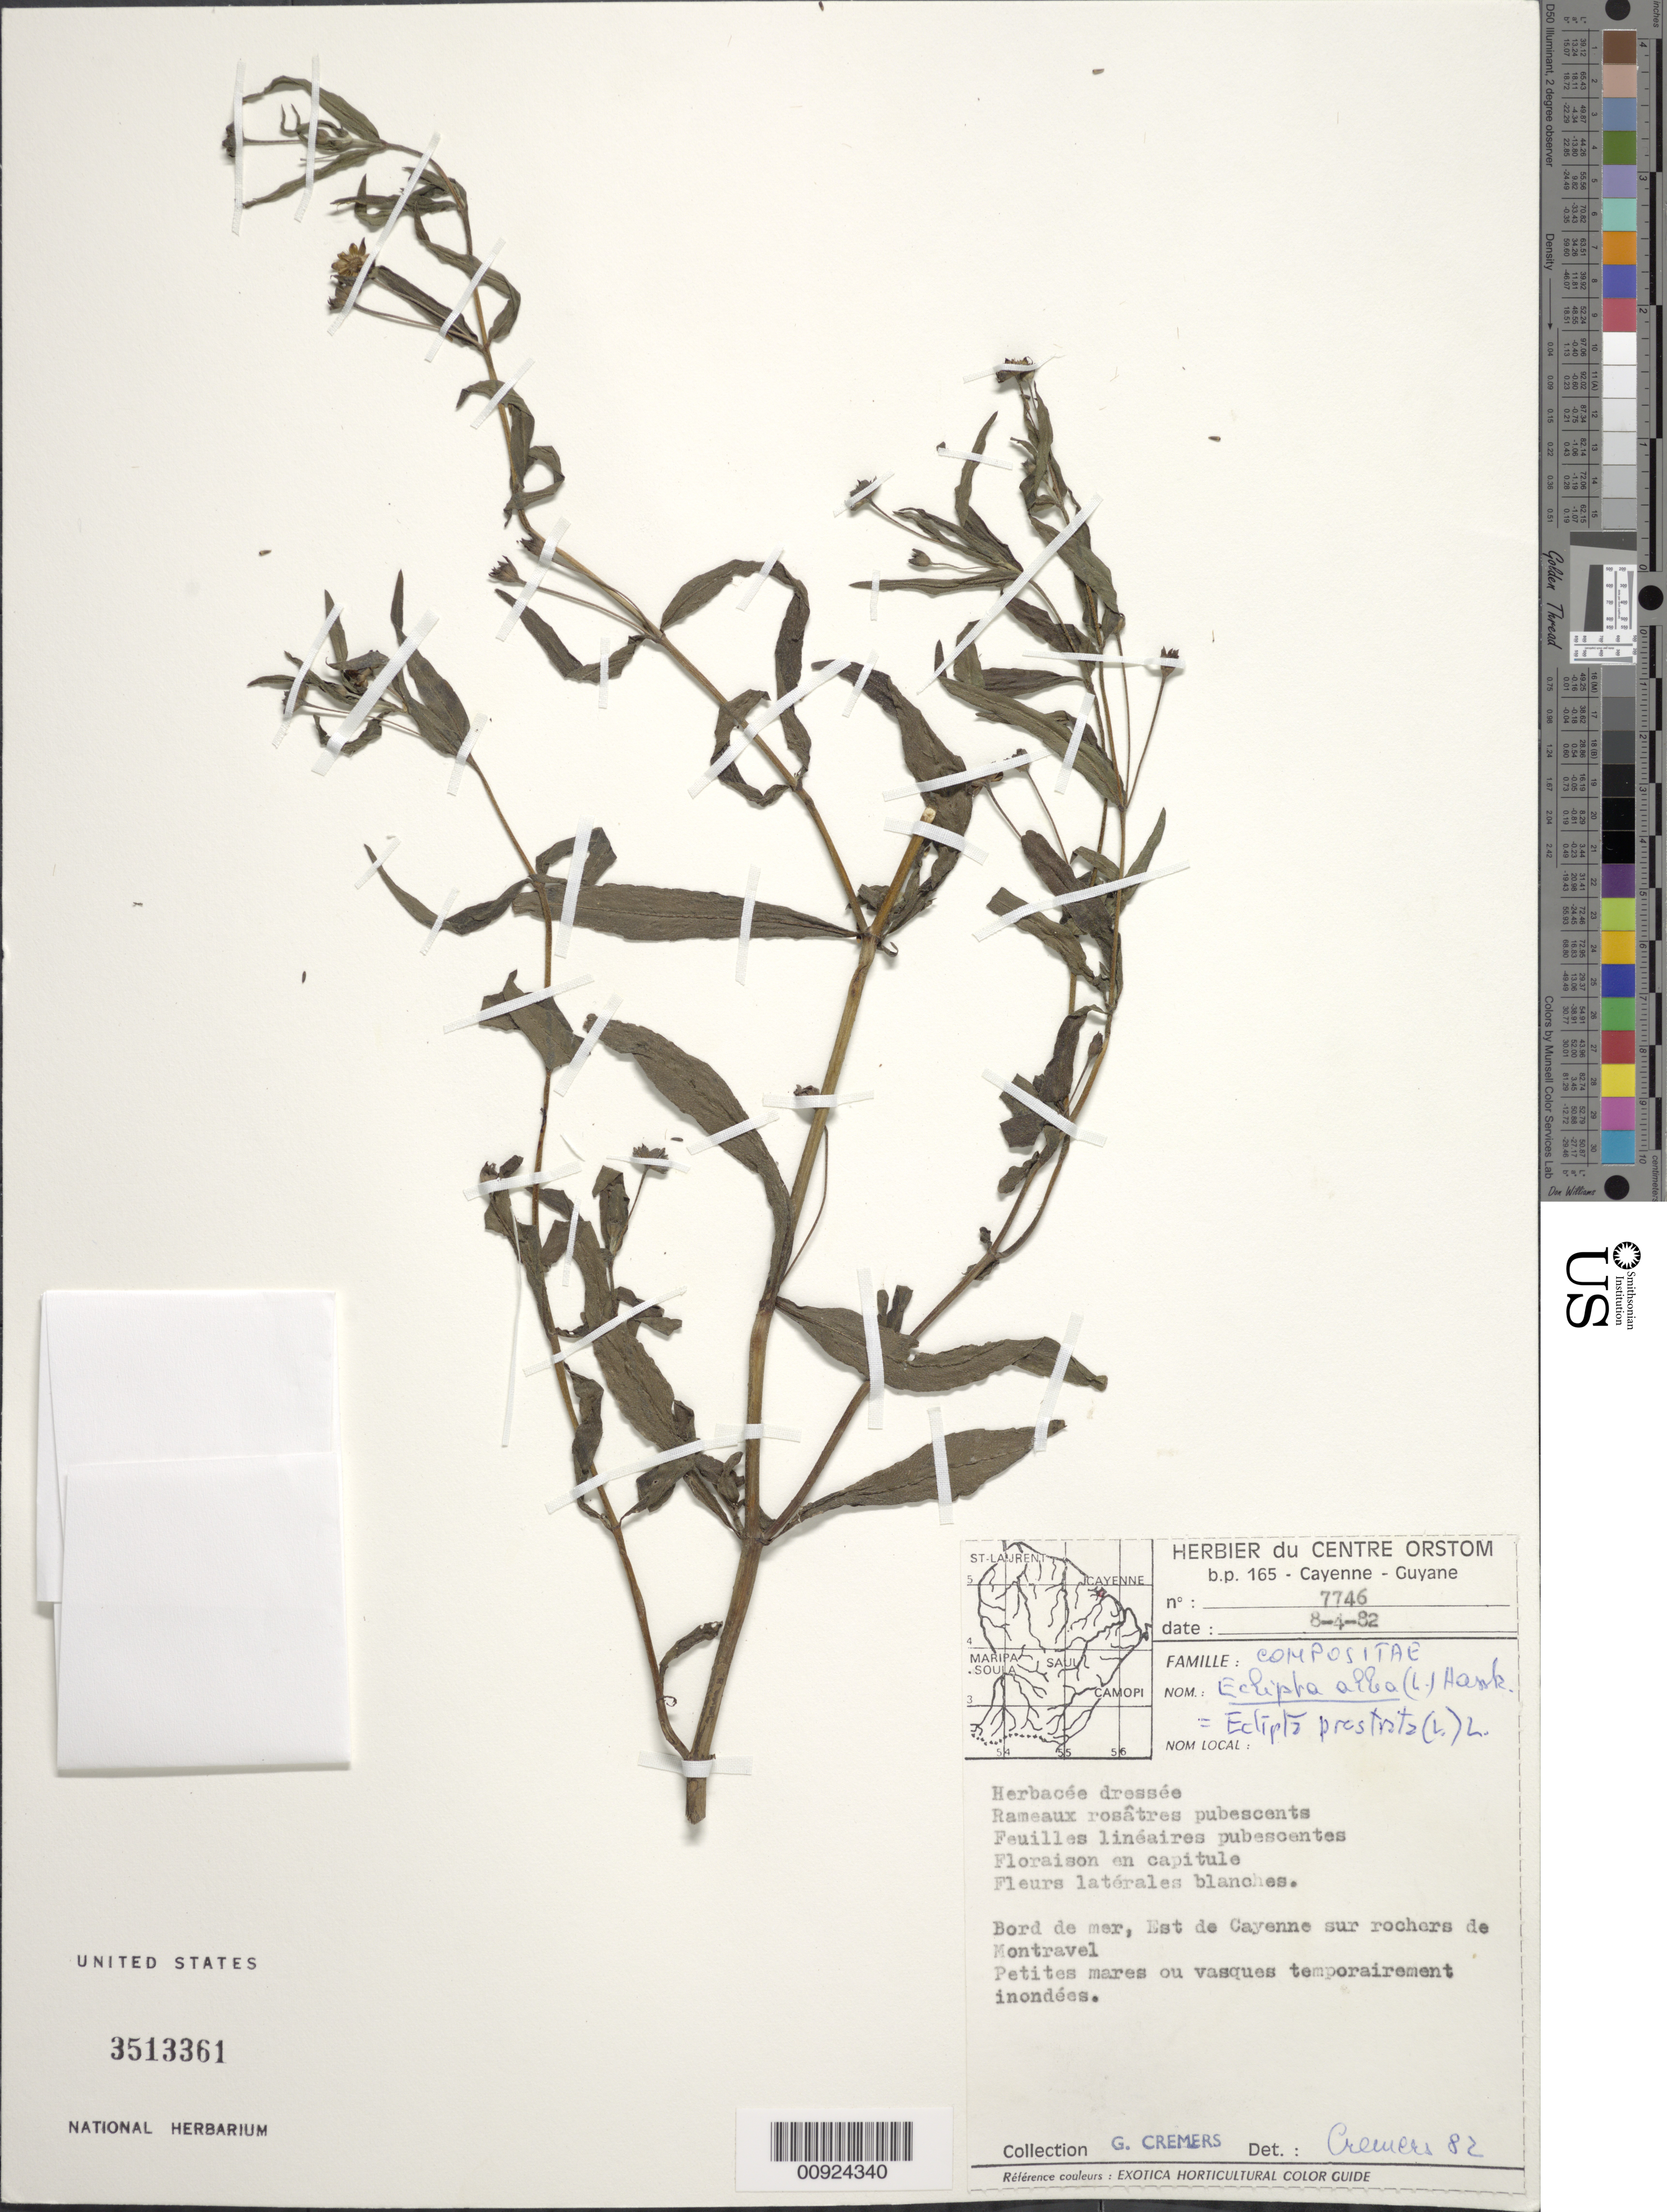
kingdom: Plantae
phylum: Tracheophyta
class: Magnoliopsida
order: Asterales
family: Asteraceae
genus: Eclipta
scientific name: Eclipta prostrata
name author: (L.) L.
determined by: Cremers, Georges A.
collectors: G. Cremers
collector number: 7746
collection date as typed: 8-Apr-82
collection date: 1982-04-08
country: French Guiana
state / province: Cayenne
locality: Cayenne, Est de, sur les rochers de Montravel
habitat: Small ponds or temporarily flooded basins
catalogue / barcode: US 3513361